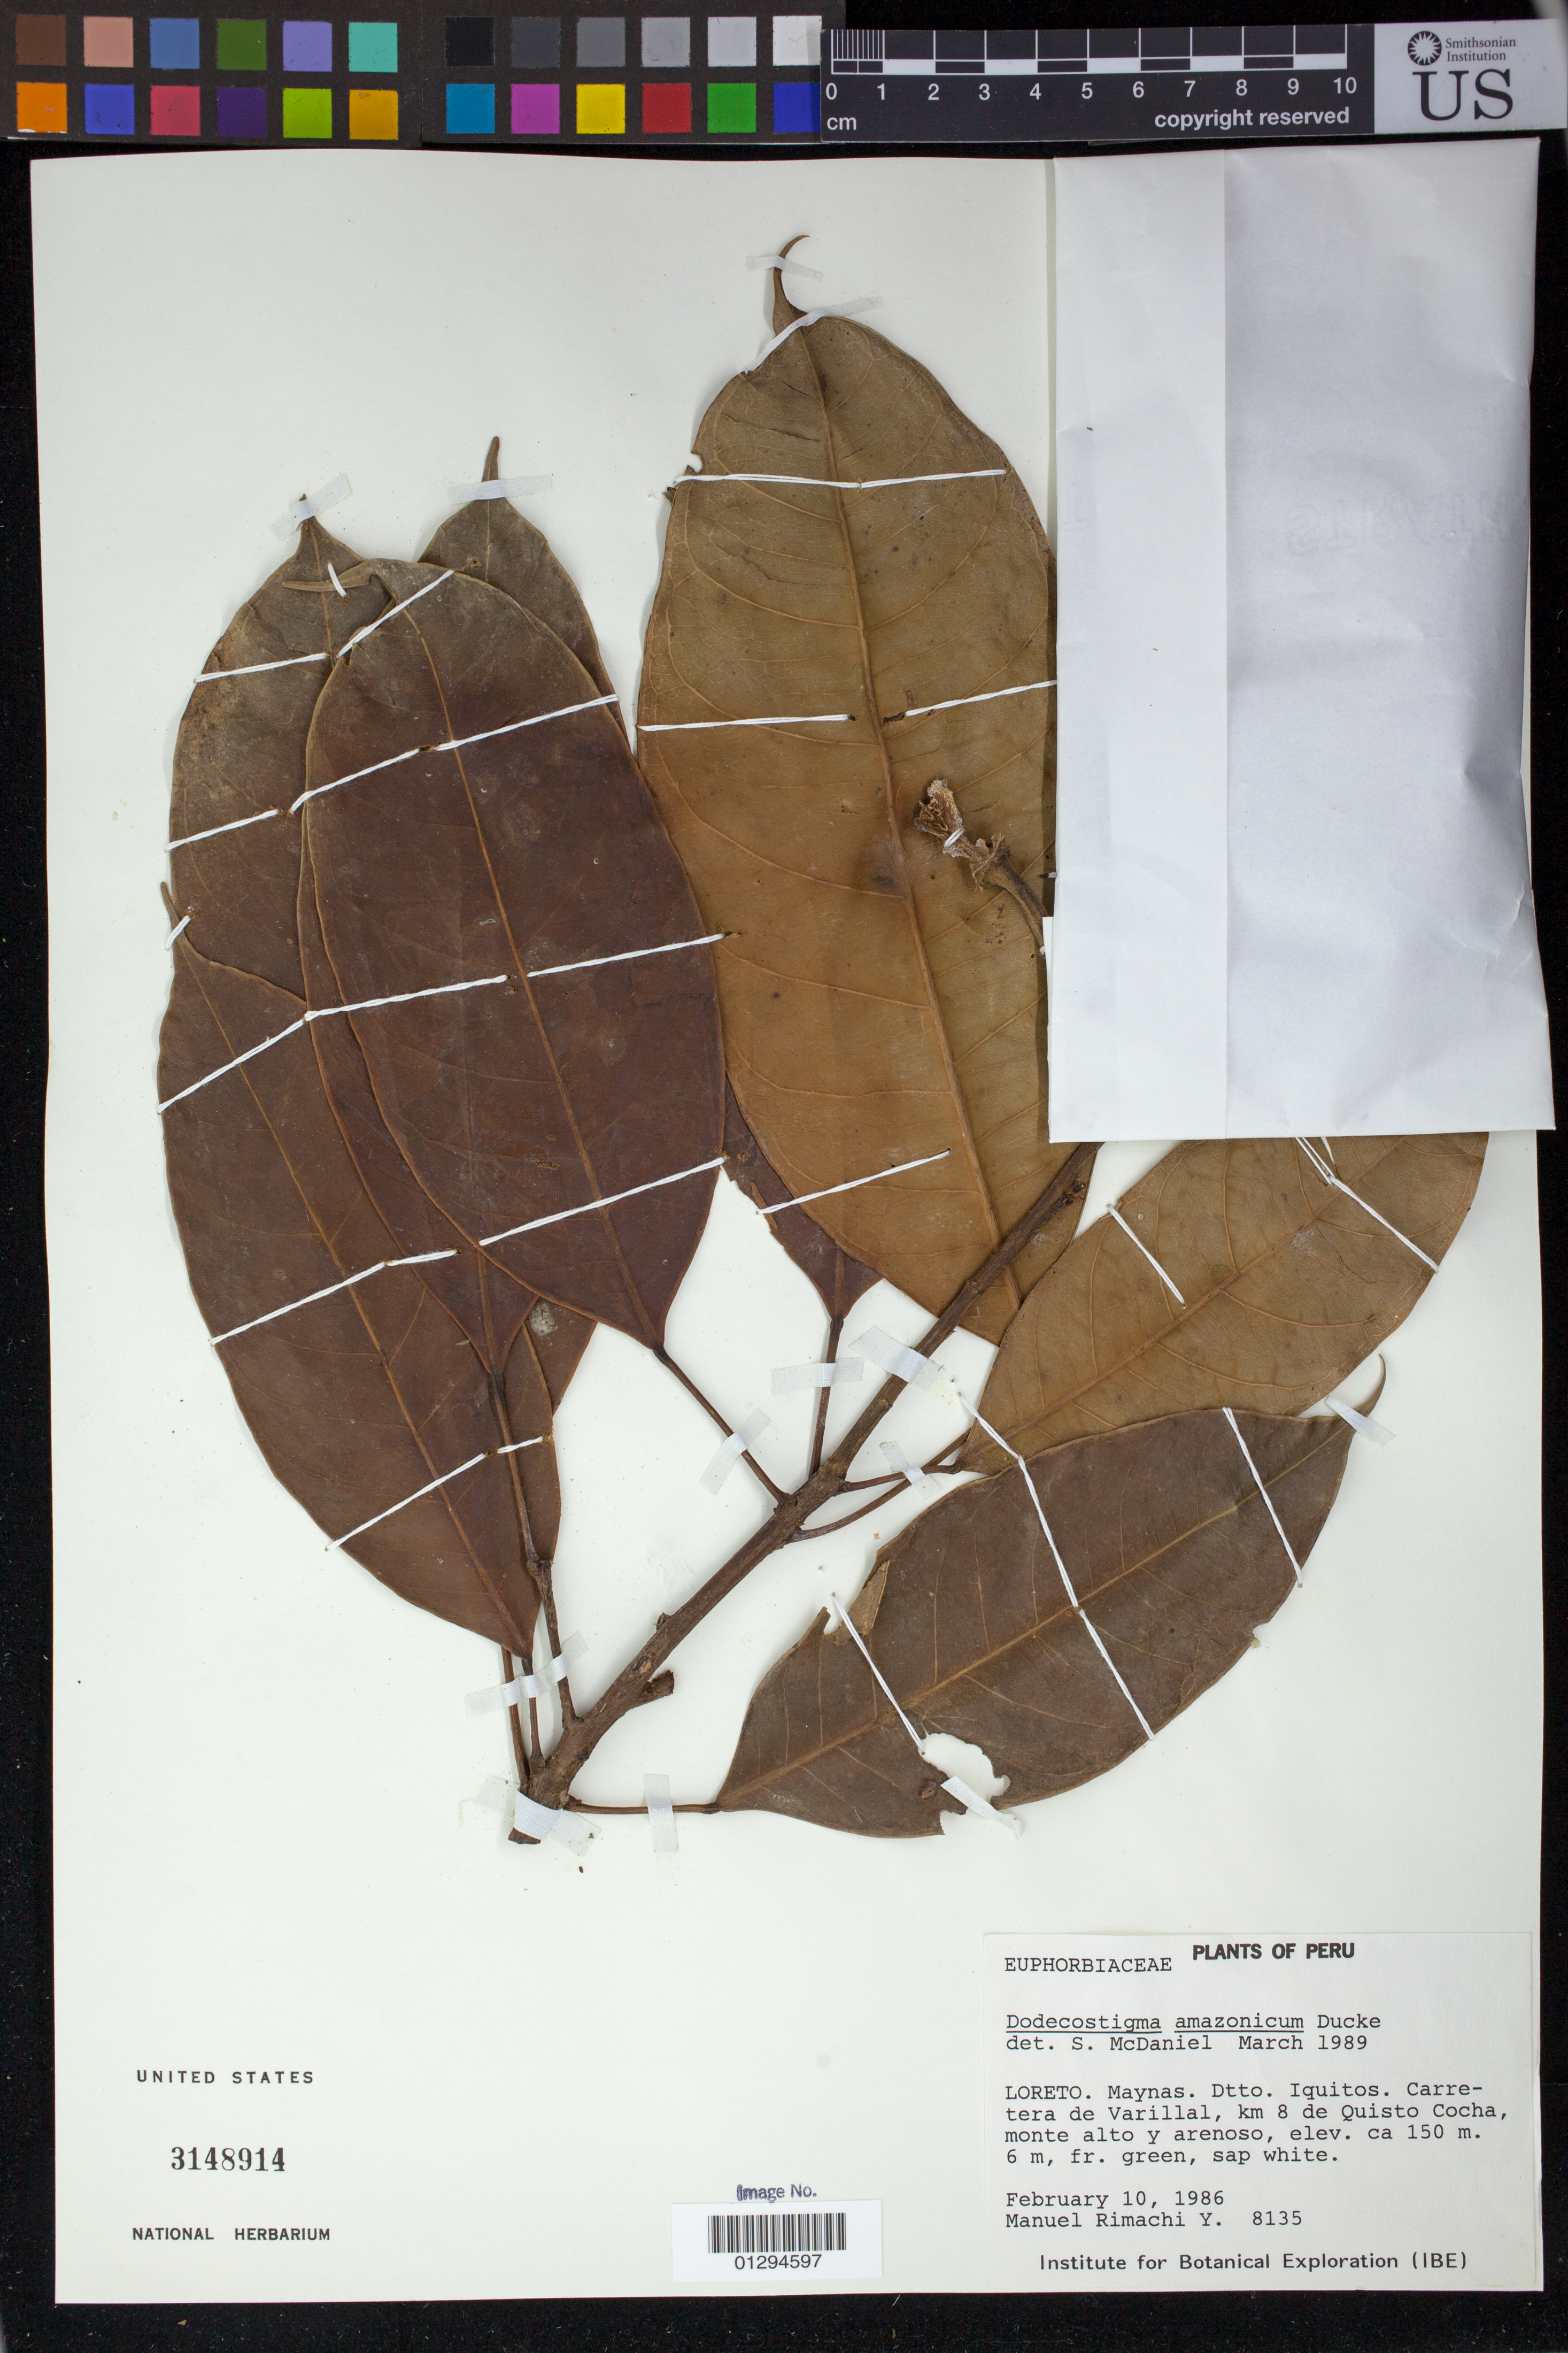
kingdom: Plantae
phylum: Tracheophyta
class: Magnoliopsida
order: Malpighiales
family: Euphorbiaceae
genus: Dodecastigma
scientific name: Dodecastigma amazonicum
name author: Ducke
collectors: M. Rimachi Y.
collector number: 8135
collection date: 1986-02-10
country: Peru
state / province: Loreto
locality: Maynas. Dtto. Iquitos. Carretera de Varillal, km 8 de Quisto Cocha, monte alto y arenoso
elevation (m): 150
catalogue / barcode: US 3148914